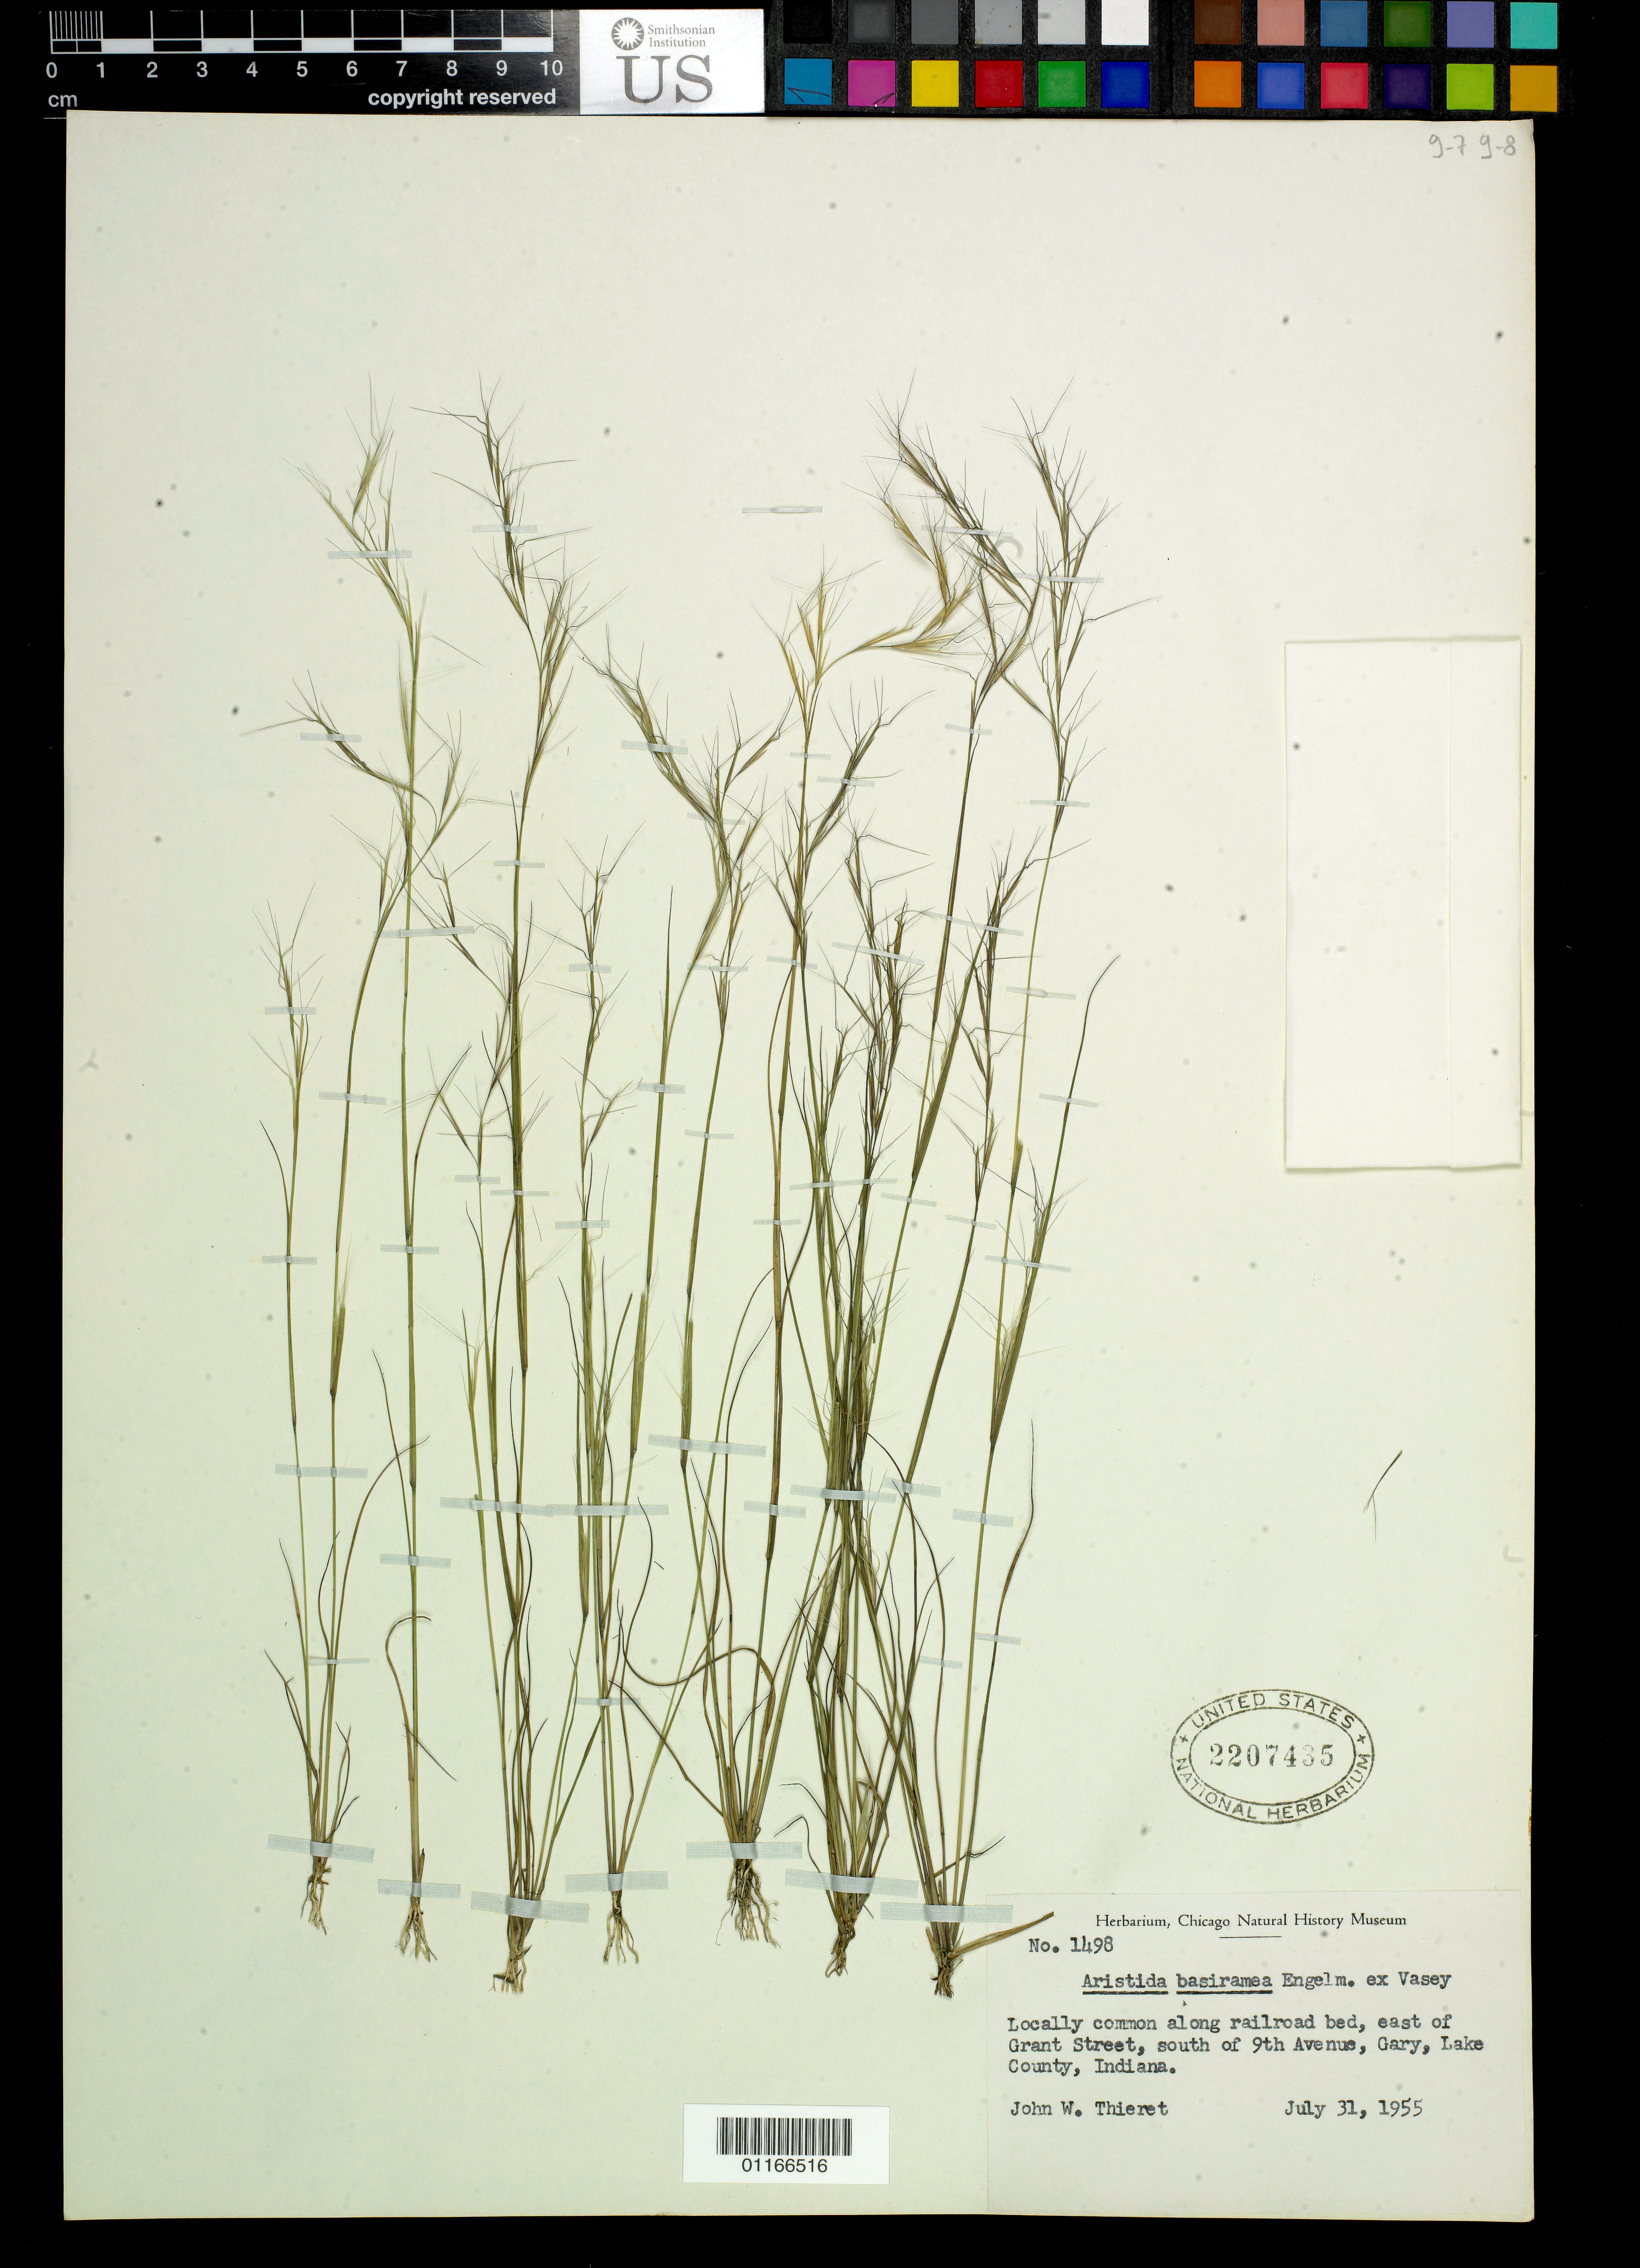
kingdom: Plantae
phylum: Tracheophyta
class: Liliopsida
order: Poales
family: Poaceae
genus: Aristida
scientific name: Aristida basiramea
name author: Engelm. ex Vasey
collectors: J. W. Thieret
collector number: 1498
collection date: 1955-07-31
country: United States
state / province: Indiana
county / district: Lake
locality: Locally common along railroad bed, east of Grant Street, south of 9th Avenue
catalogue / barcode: US 2207435